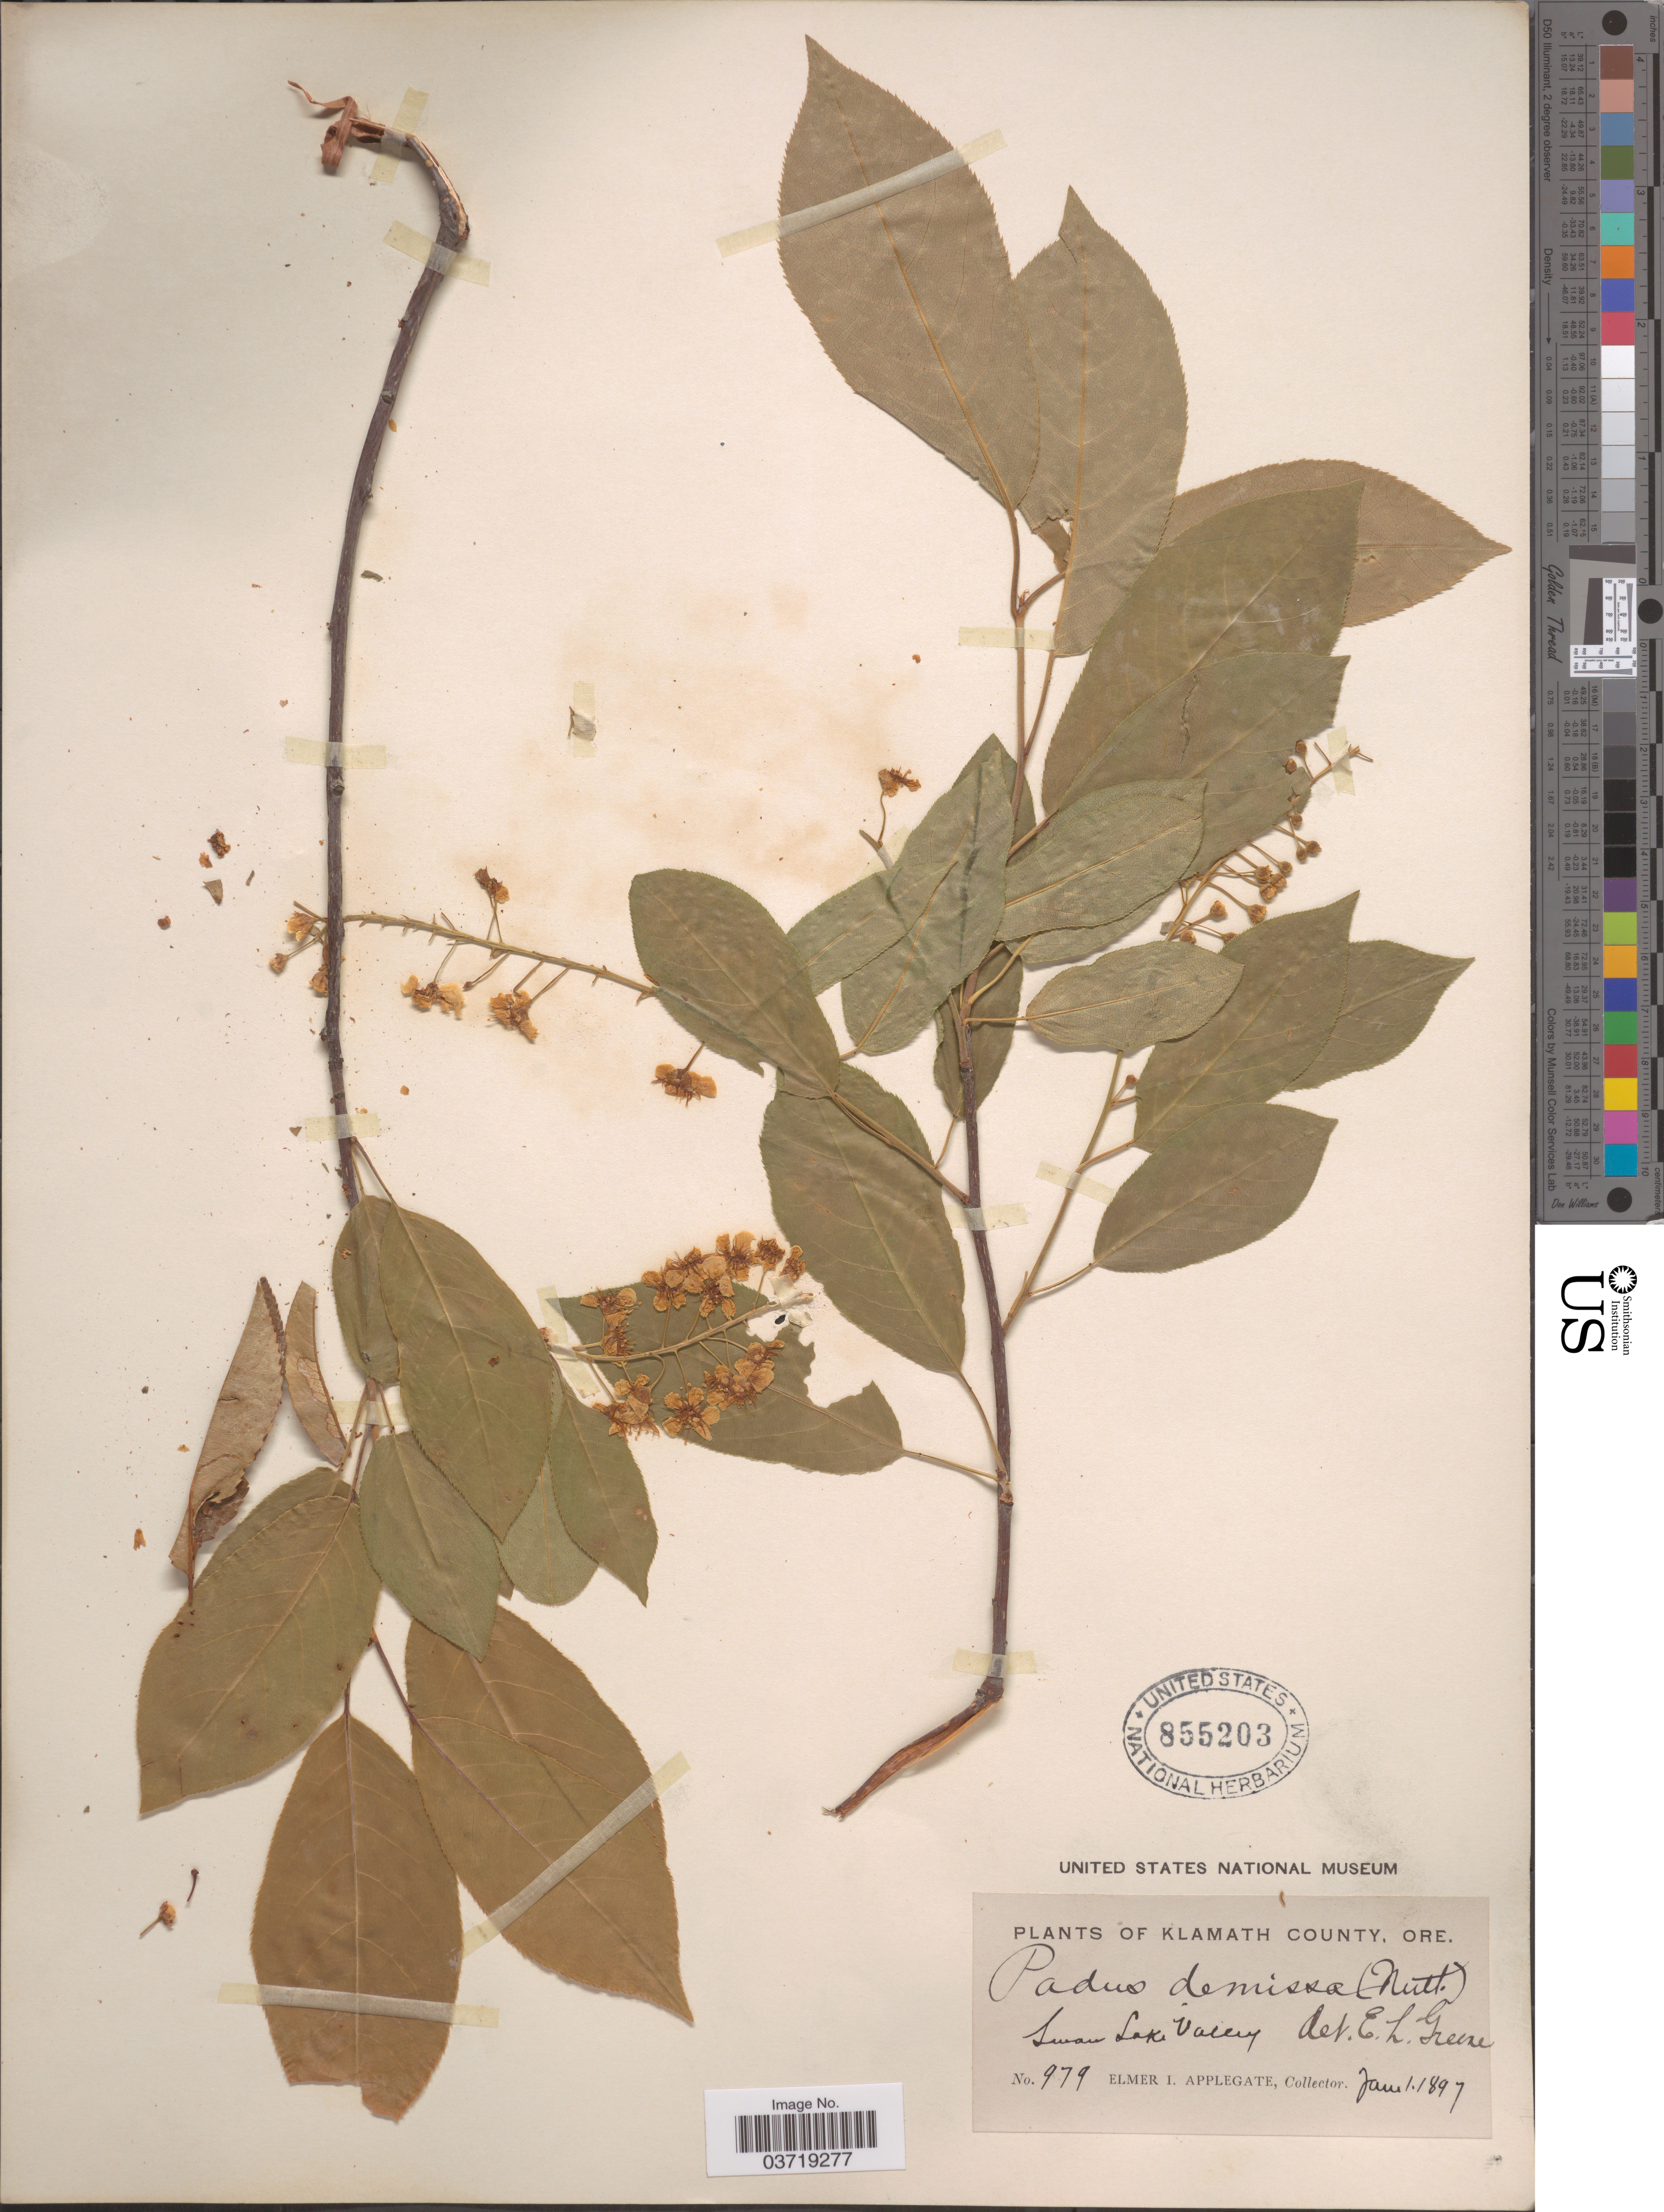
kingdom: Plantae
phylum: Tracheophyta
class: Magnoliopsida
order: Rosales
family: Rosaceae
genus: Prunus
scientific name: Prunus virginiana var. demissa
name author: (Nutt.) Torr.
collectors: E. I. Applegate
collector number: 979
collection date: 1897-06-01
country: United States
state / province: Oregon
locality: Klamath County. Swan Lake Valley.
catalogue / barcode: US 855203